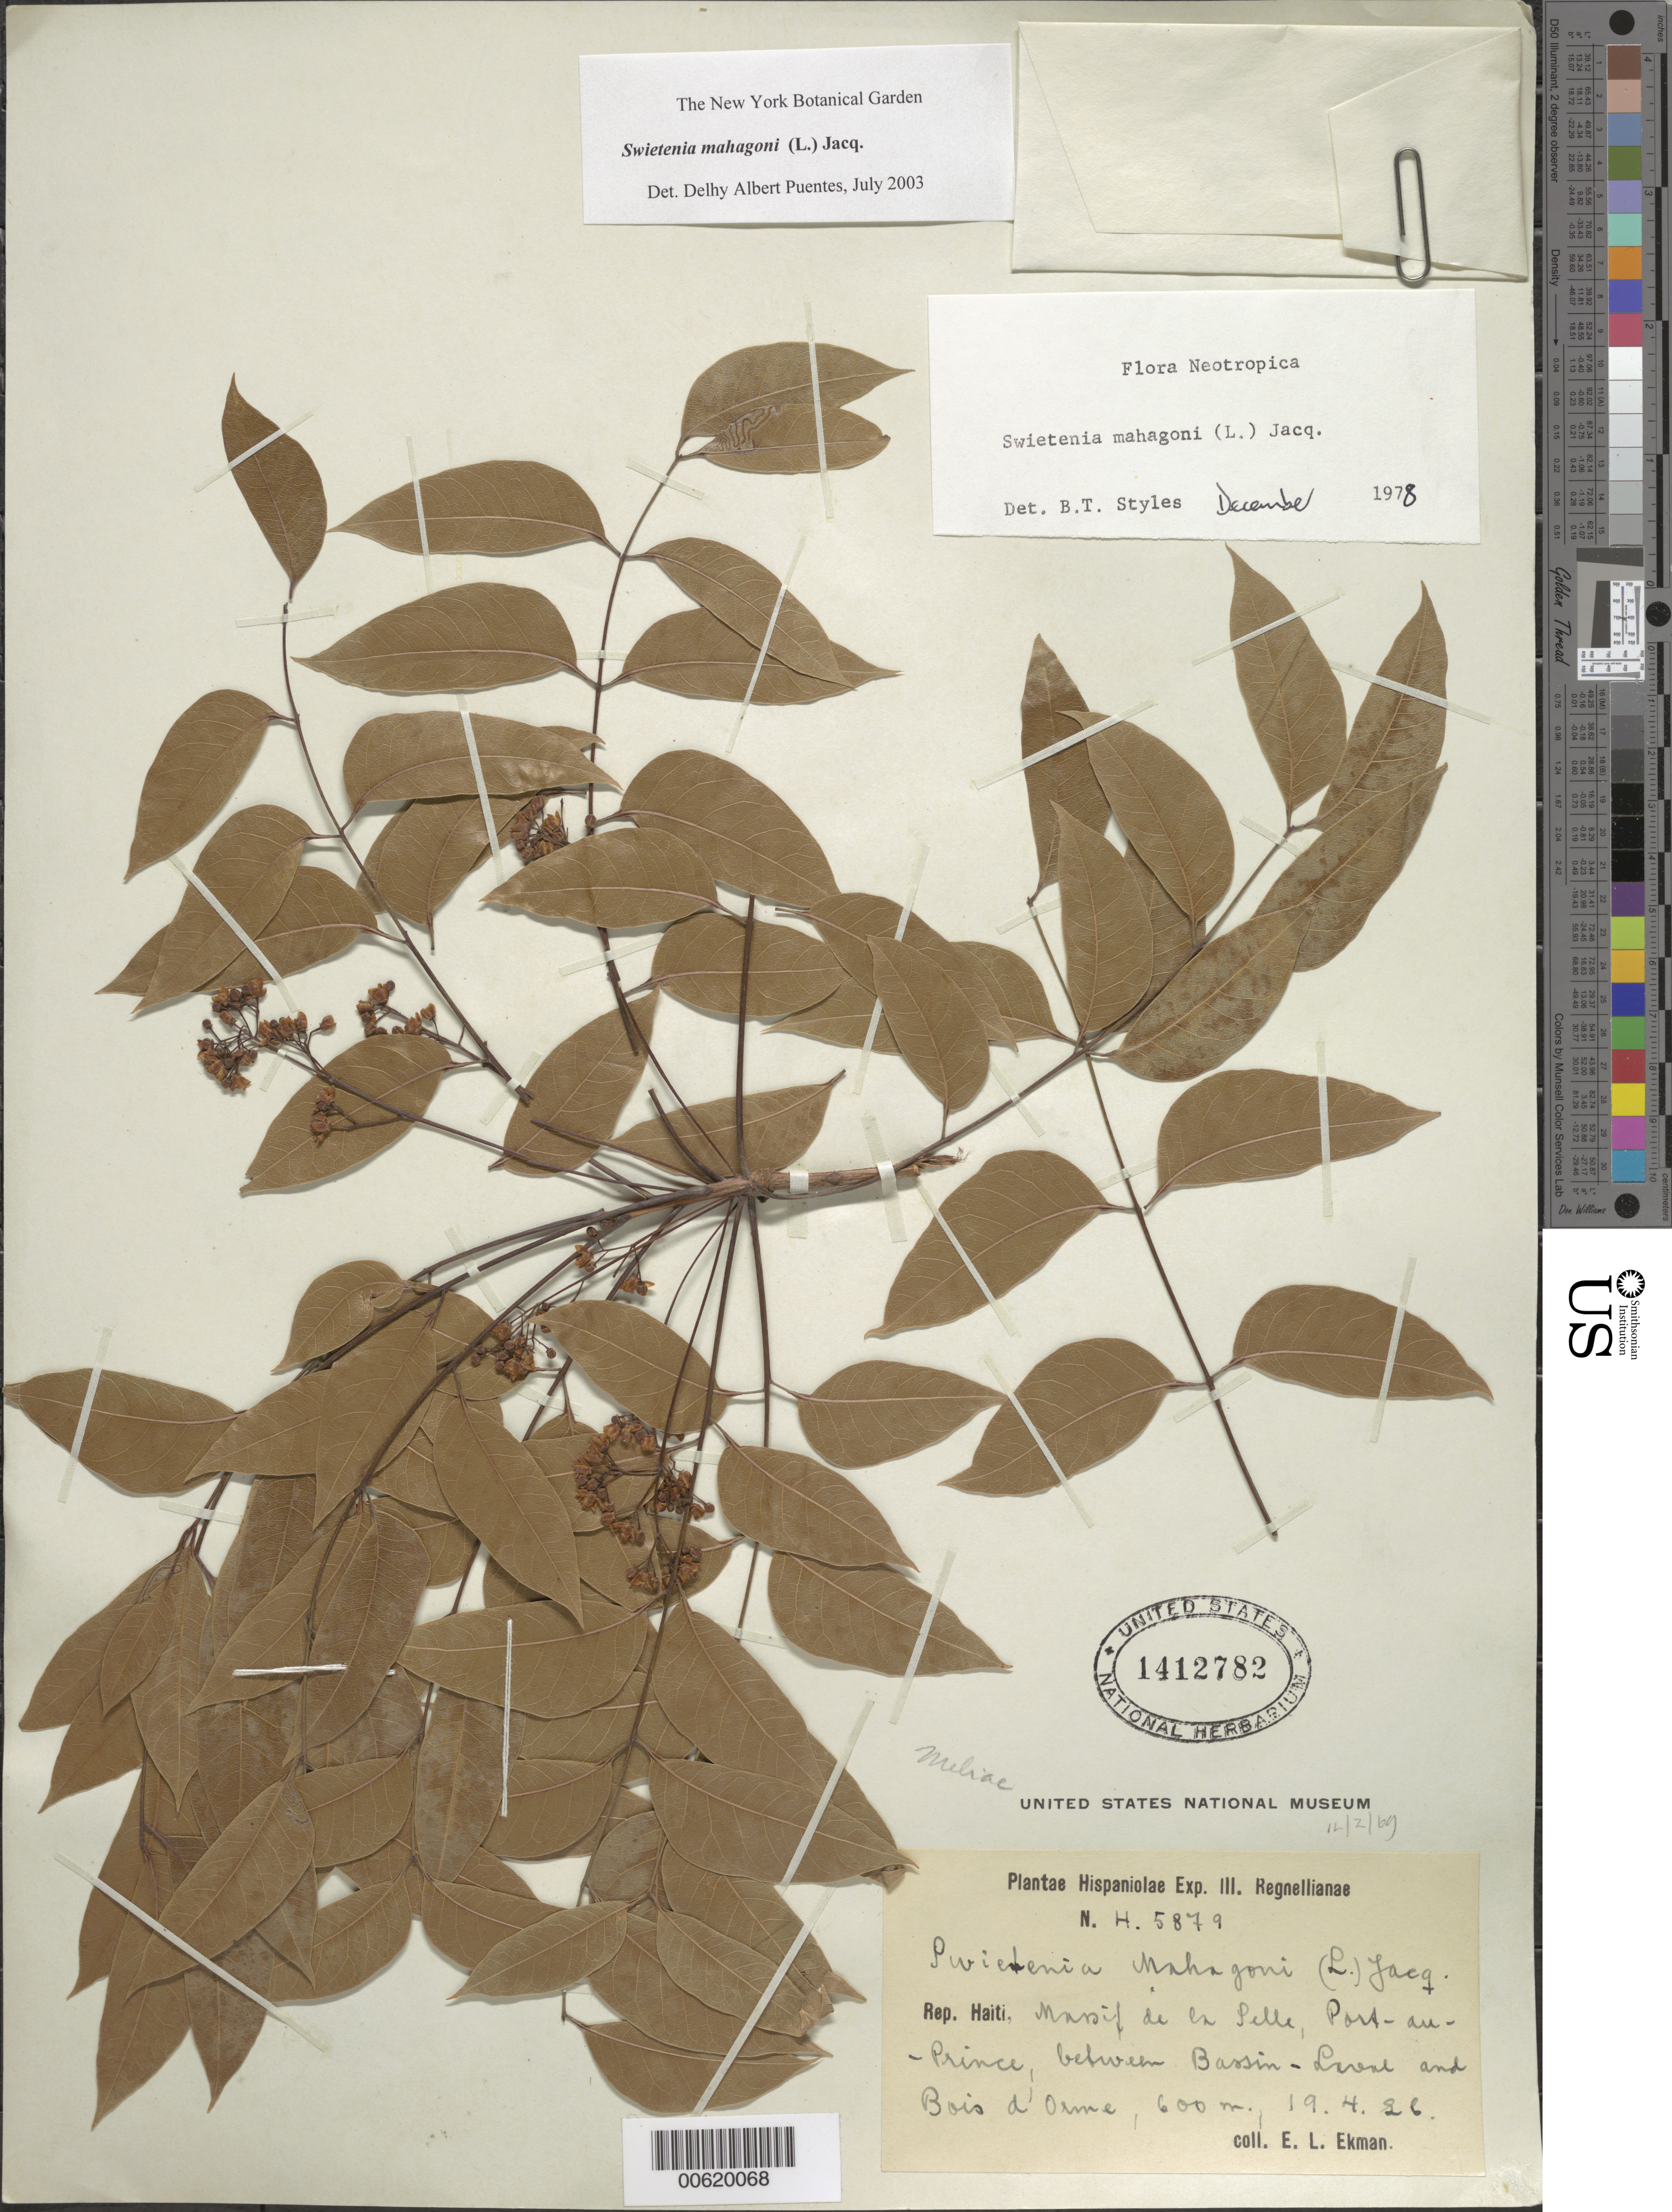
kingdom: Plantae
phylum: Tracheophyta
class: Magnoliopsida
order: Sapindales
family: Meliaceae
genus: Swietenia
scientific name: Swietenia mahagoni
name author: (L.) Jacq.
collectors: E. L. Ekman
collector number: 5879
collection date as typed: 19 Apr 1926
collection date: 1926-04-19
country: Haiti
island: Hispaniola Island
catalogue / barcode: US 1412782